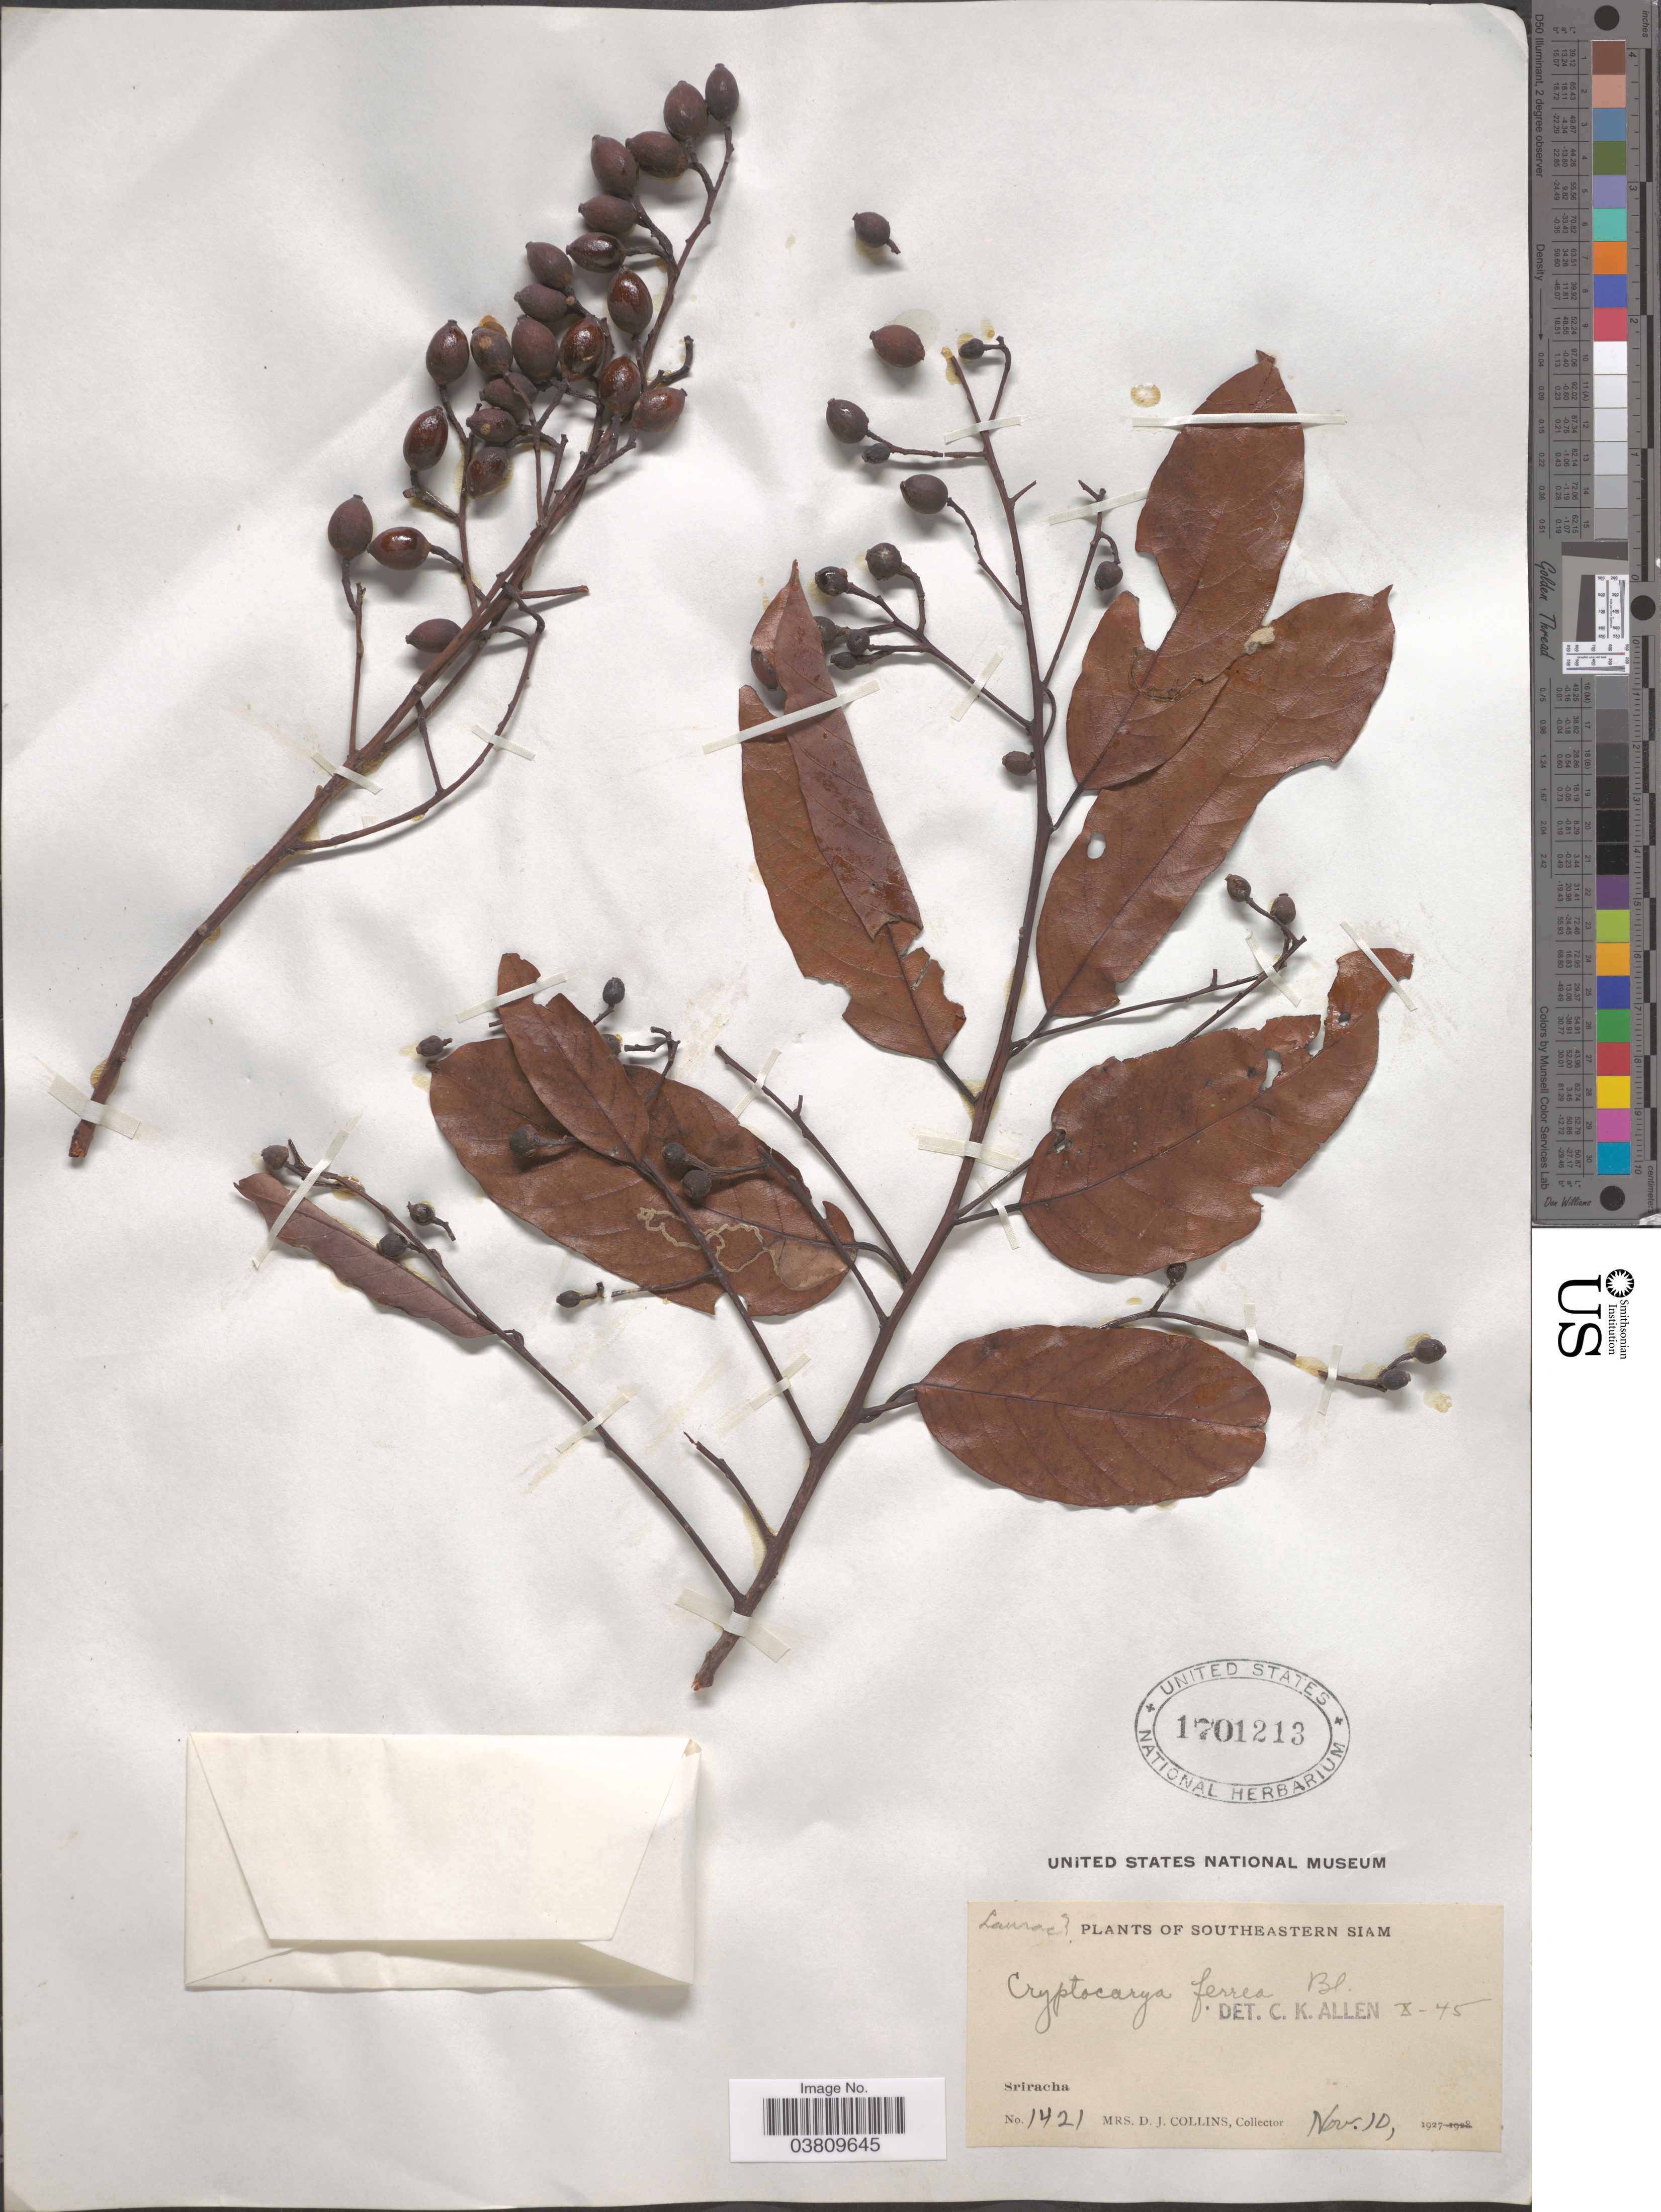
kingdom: Plantae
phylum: Tracheophyta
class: Magnoliopsida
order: Laurales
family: Lauraceae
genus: Cryptocarya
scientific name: Cryptocarya ferrea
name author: Blume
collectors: Mrs. D. J. Collins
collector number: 1421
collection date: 1927-11-10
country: Thailand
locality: Southeastern Siam. Sriracha.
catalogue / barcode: US 1701213